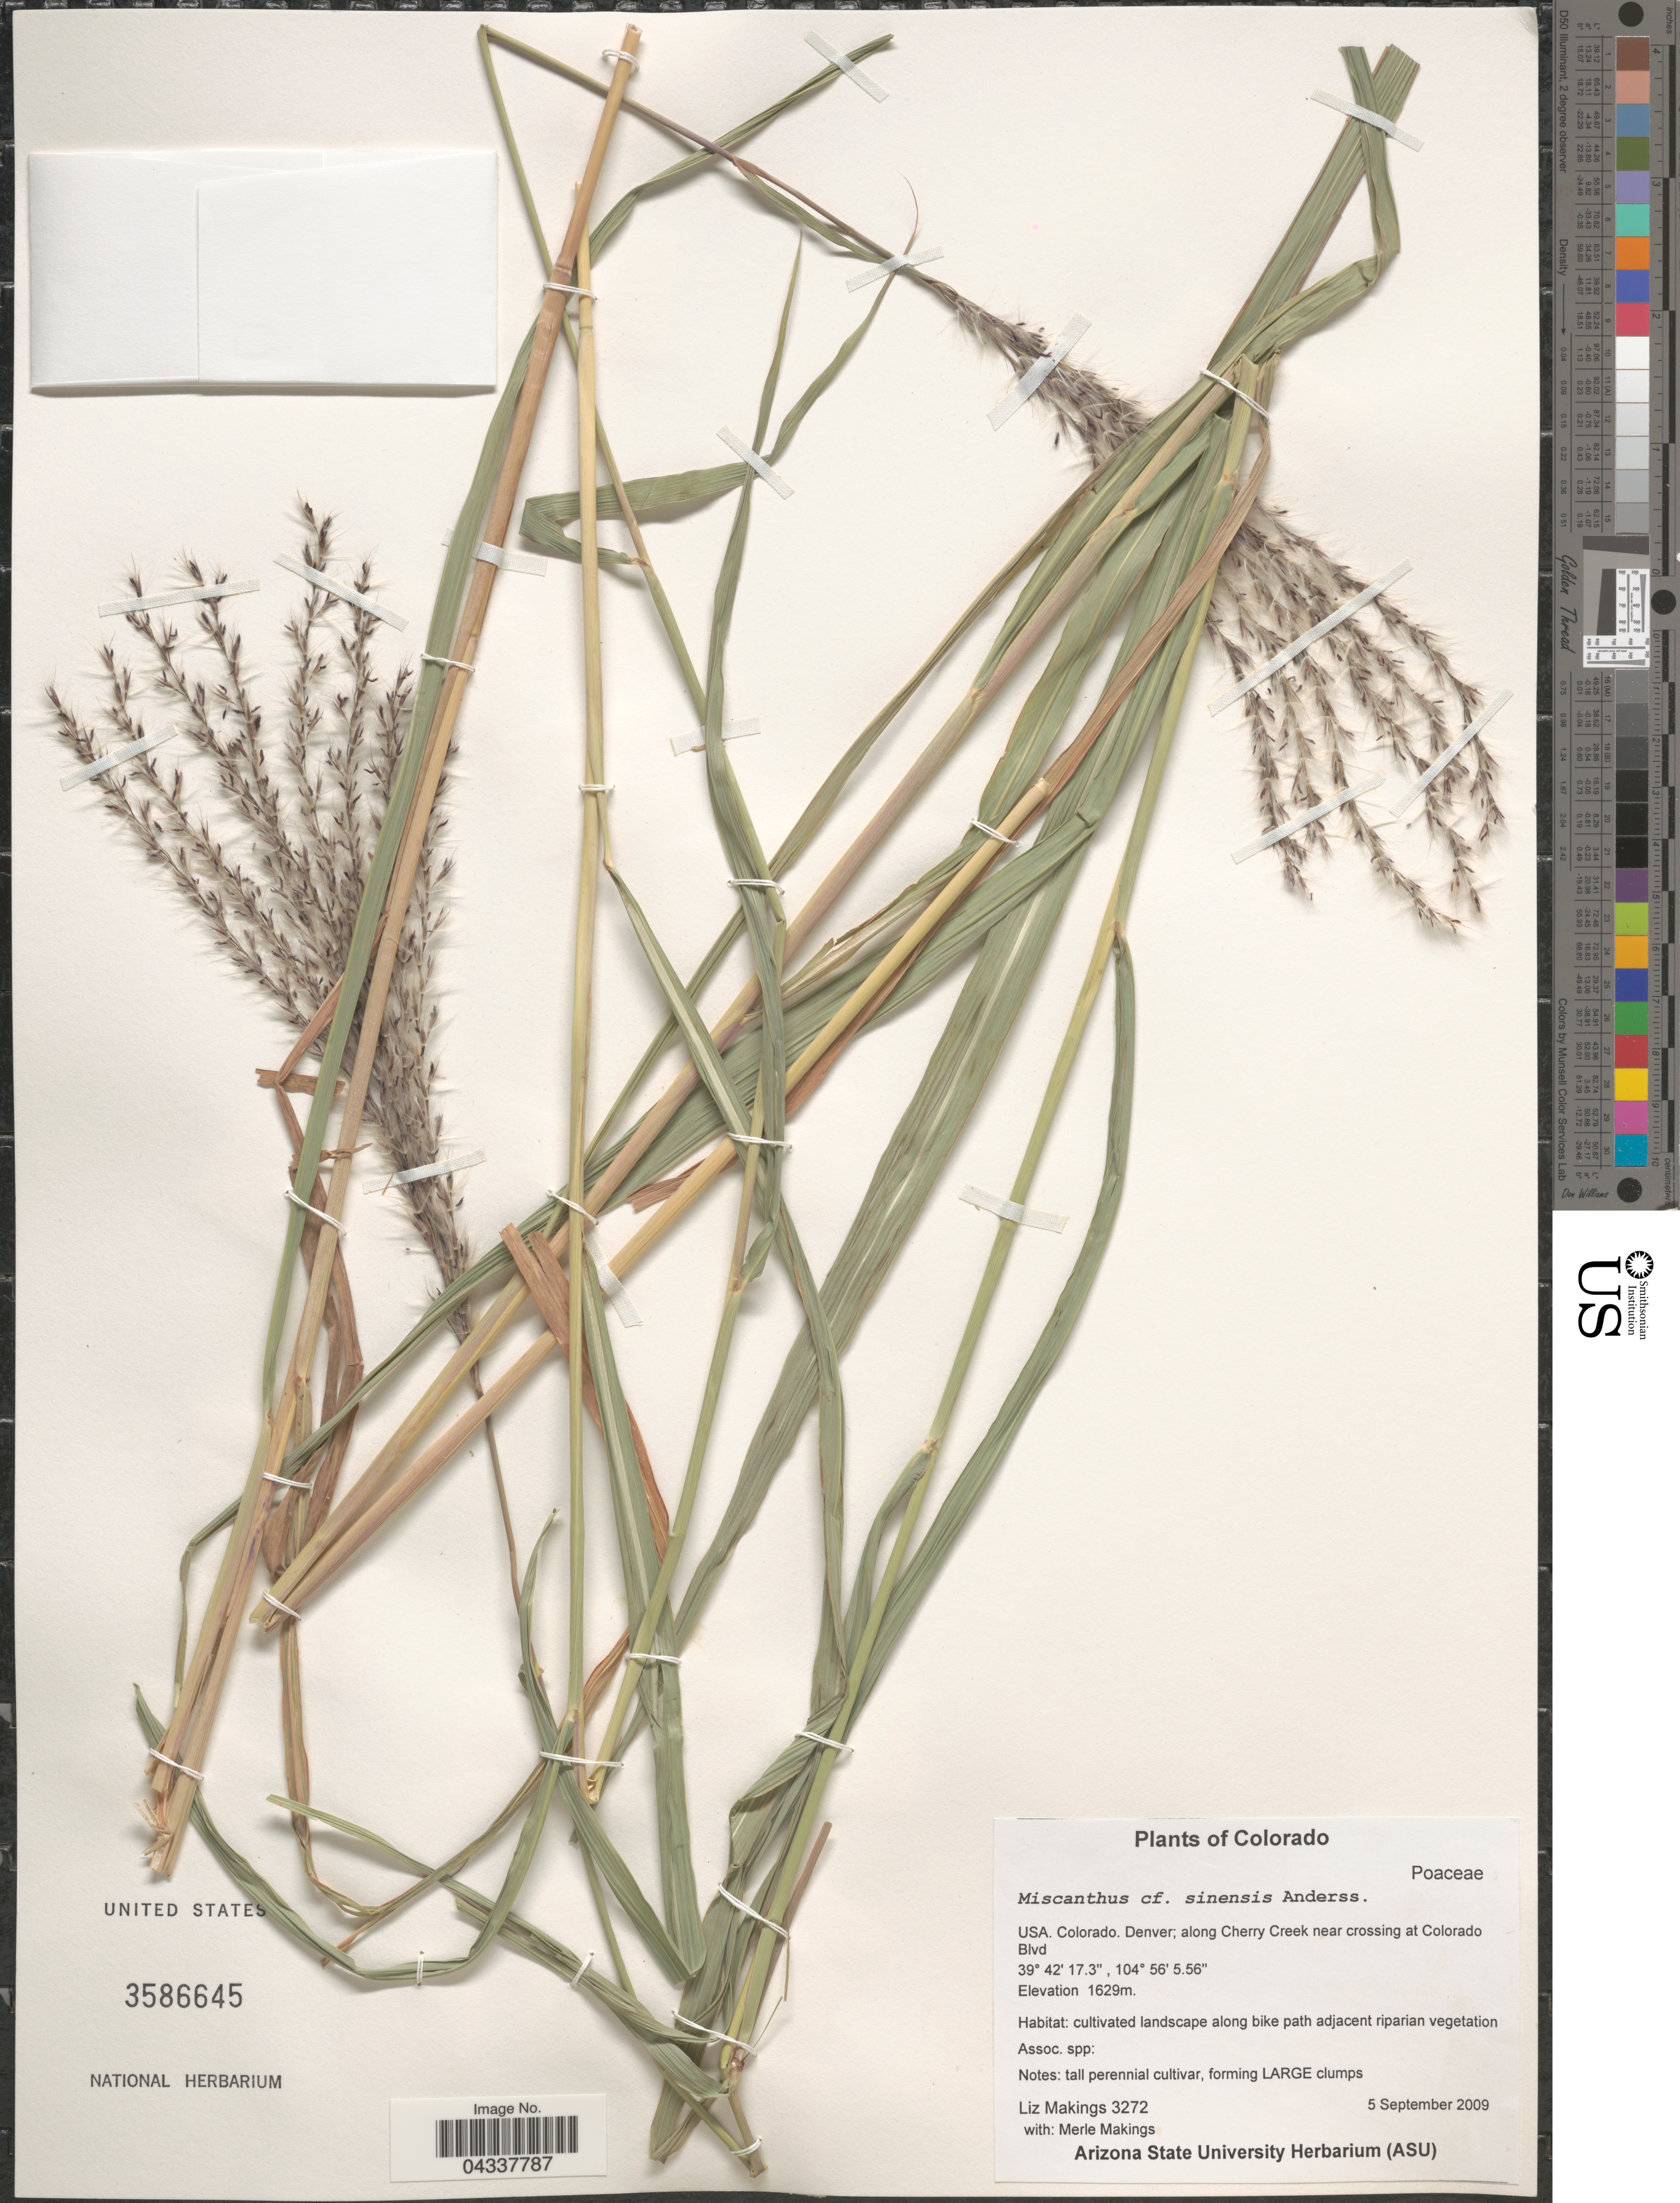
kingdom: Plantae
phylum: Tracheophyta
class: Liliopsida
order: Poales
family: Poaceae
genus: Miscanthus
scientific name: Miscanthus sinensis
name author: Andersson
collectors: L. Makings & M. Makings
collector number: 3272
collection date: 2009-09-05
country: United States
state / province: Colorado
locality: Colorado. Denver; along Cherry Creek near crossing at Colorado Blvd.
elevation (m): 1629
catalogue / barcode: US 3586645